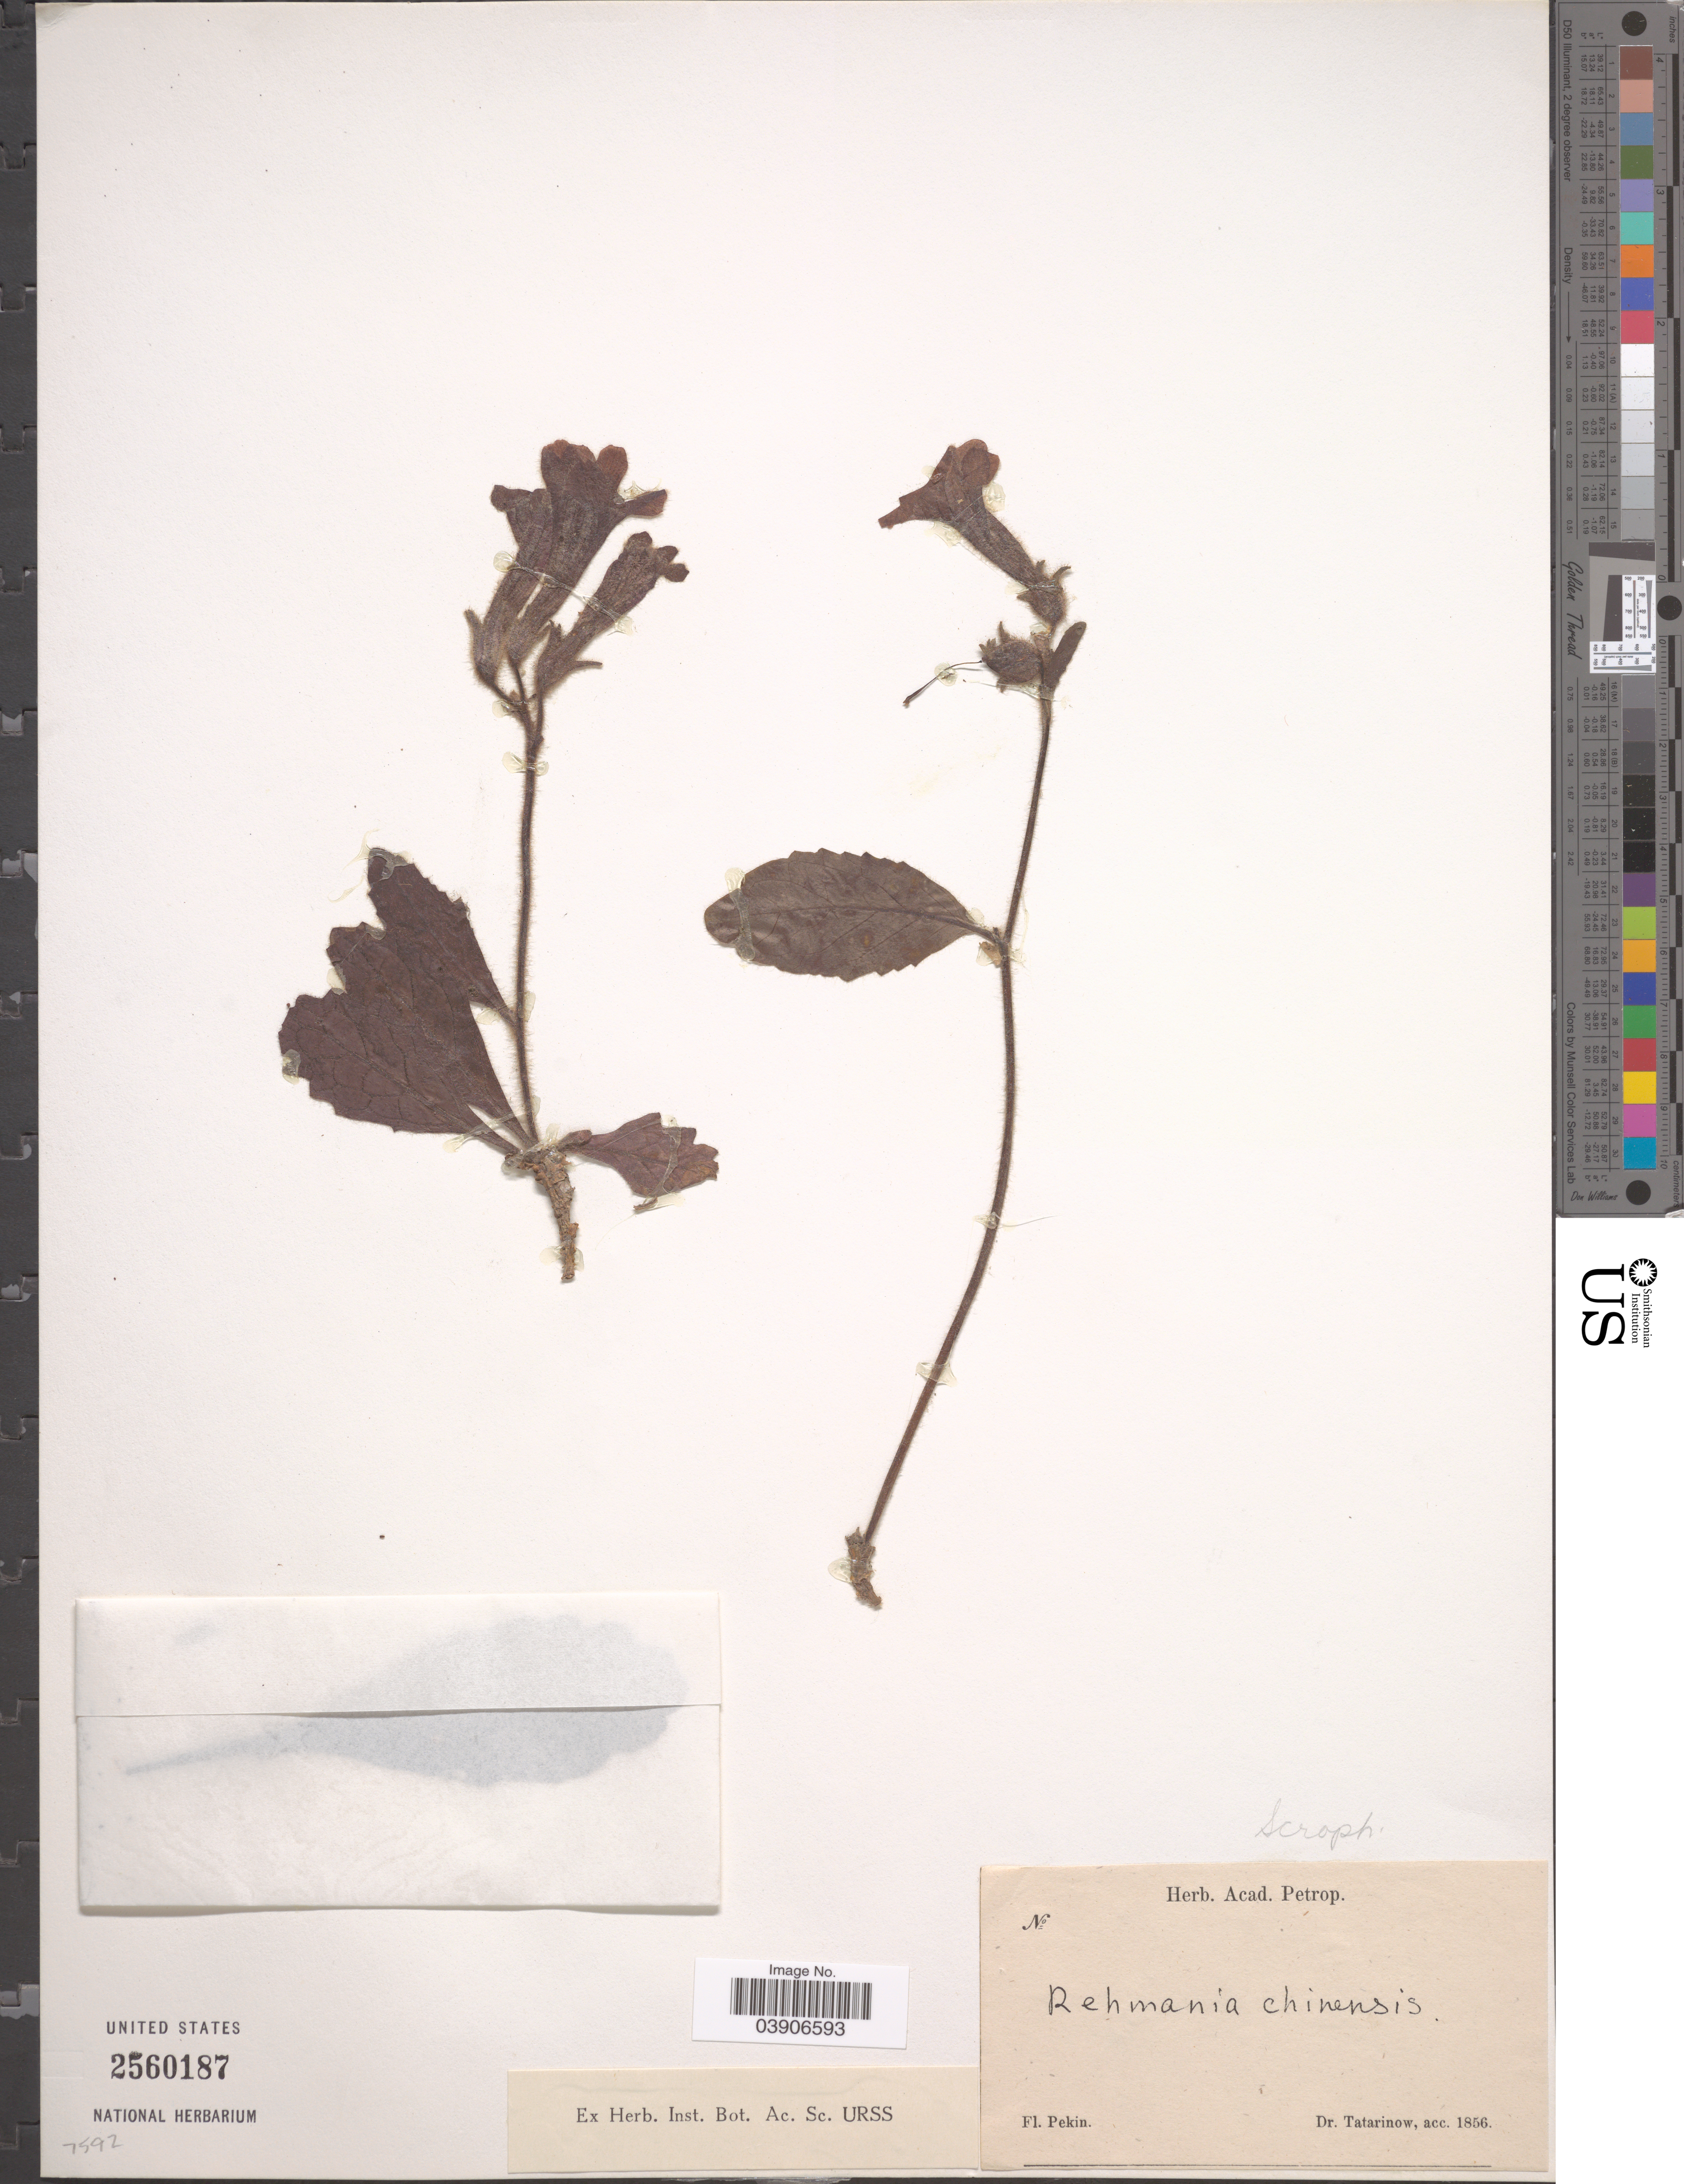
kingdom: Plantae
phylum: Tracheophyta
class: Magnoliopsida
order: Lamiales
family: Rehmanniaceae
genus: Rehmannia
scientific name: Rehmannia chinensis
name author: Libosch. ex Fisch. & C.A. Mey.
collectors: -. Tatarinow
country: China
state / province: Beijing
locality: Pekin.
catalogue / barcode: US 2560187